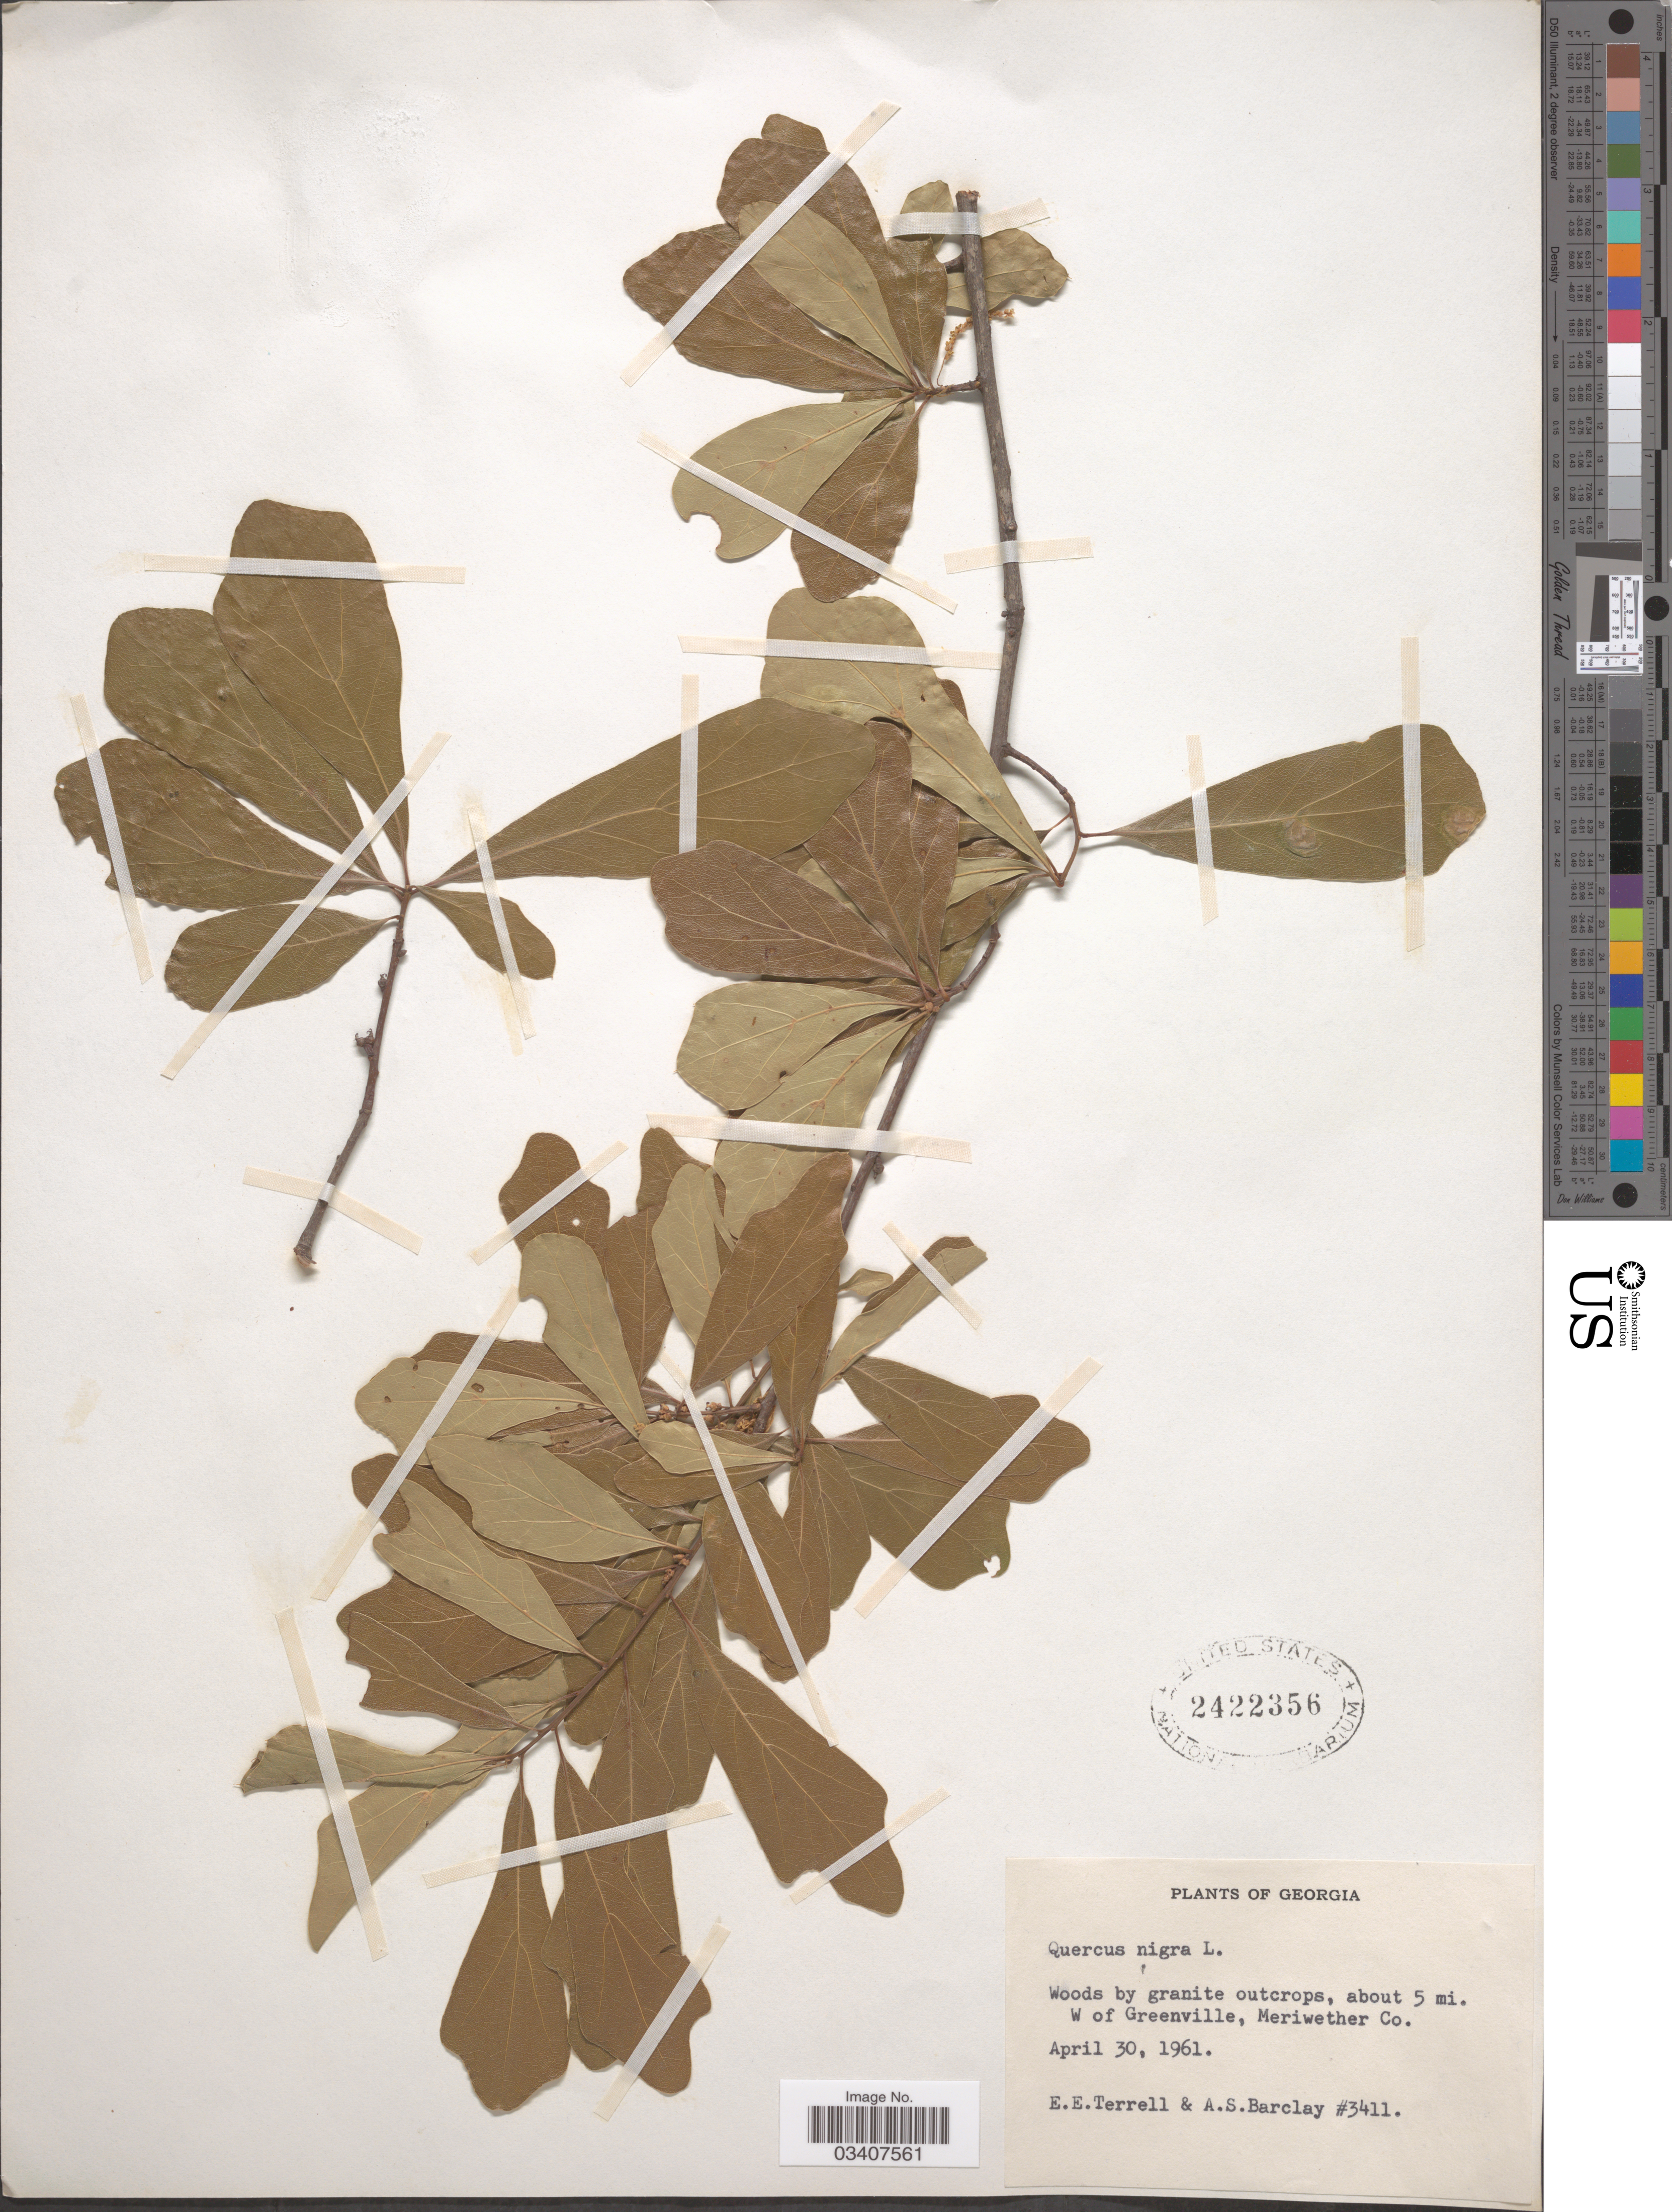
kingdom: Plantae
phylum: Tracheophyta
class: Magnoliopsida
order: Fagales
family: Fagaceae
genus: Quercus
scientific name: Quercus nigra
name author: L.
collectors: E. E. Terrell & A. S. Barclay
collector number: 3411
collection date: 1961-04-30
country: United States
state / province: Georgia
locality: Woods by granite outcrops, about 5 mi. W of Greenville, Meriwether Co.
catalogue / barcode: US 2422356